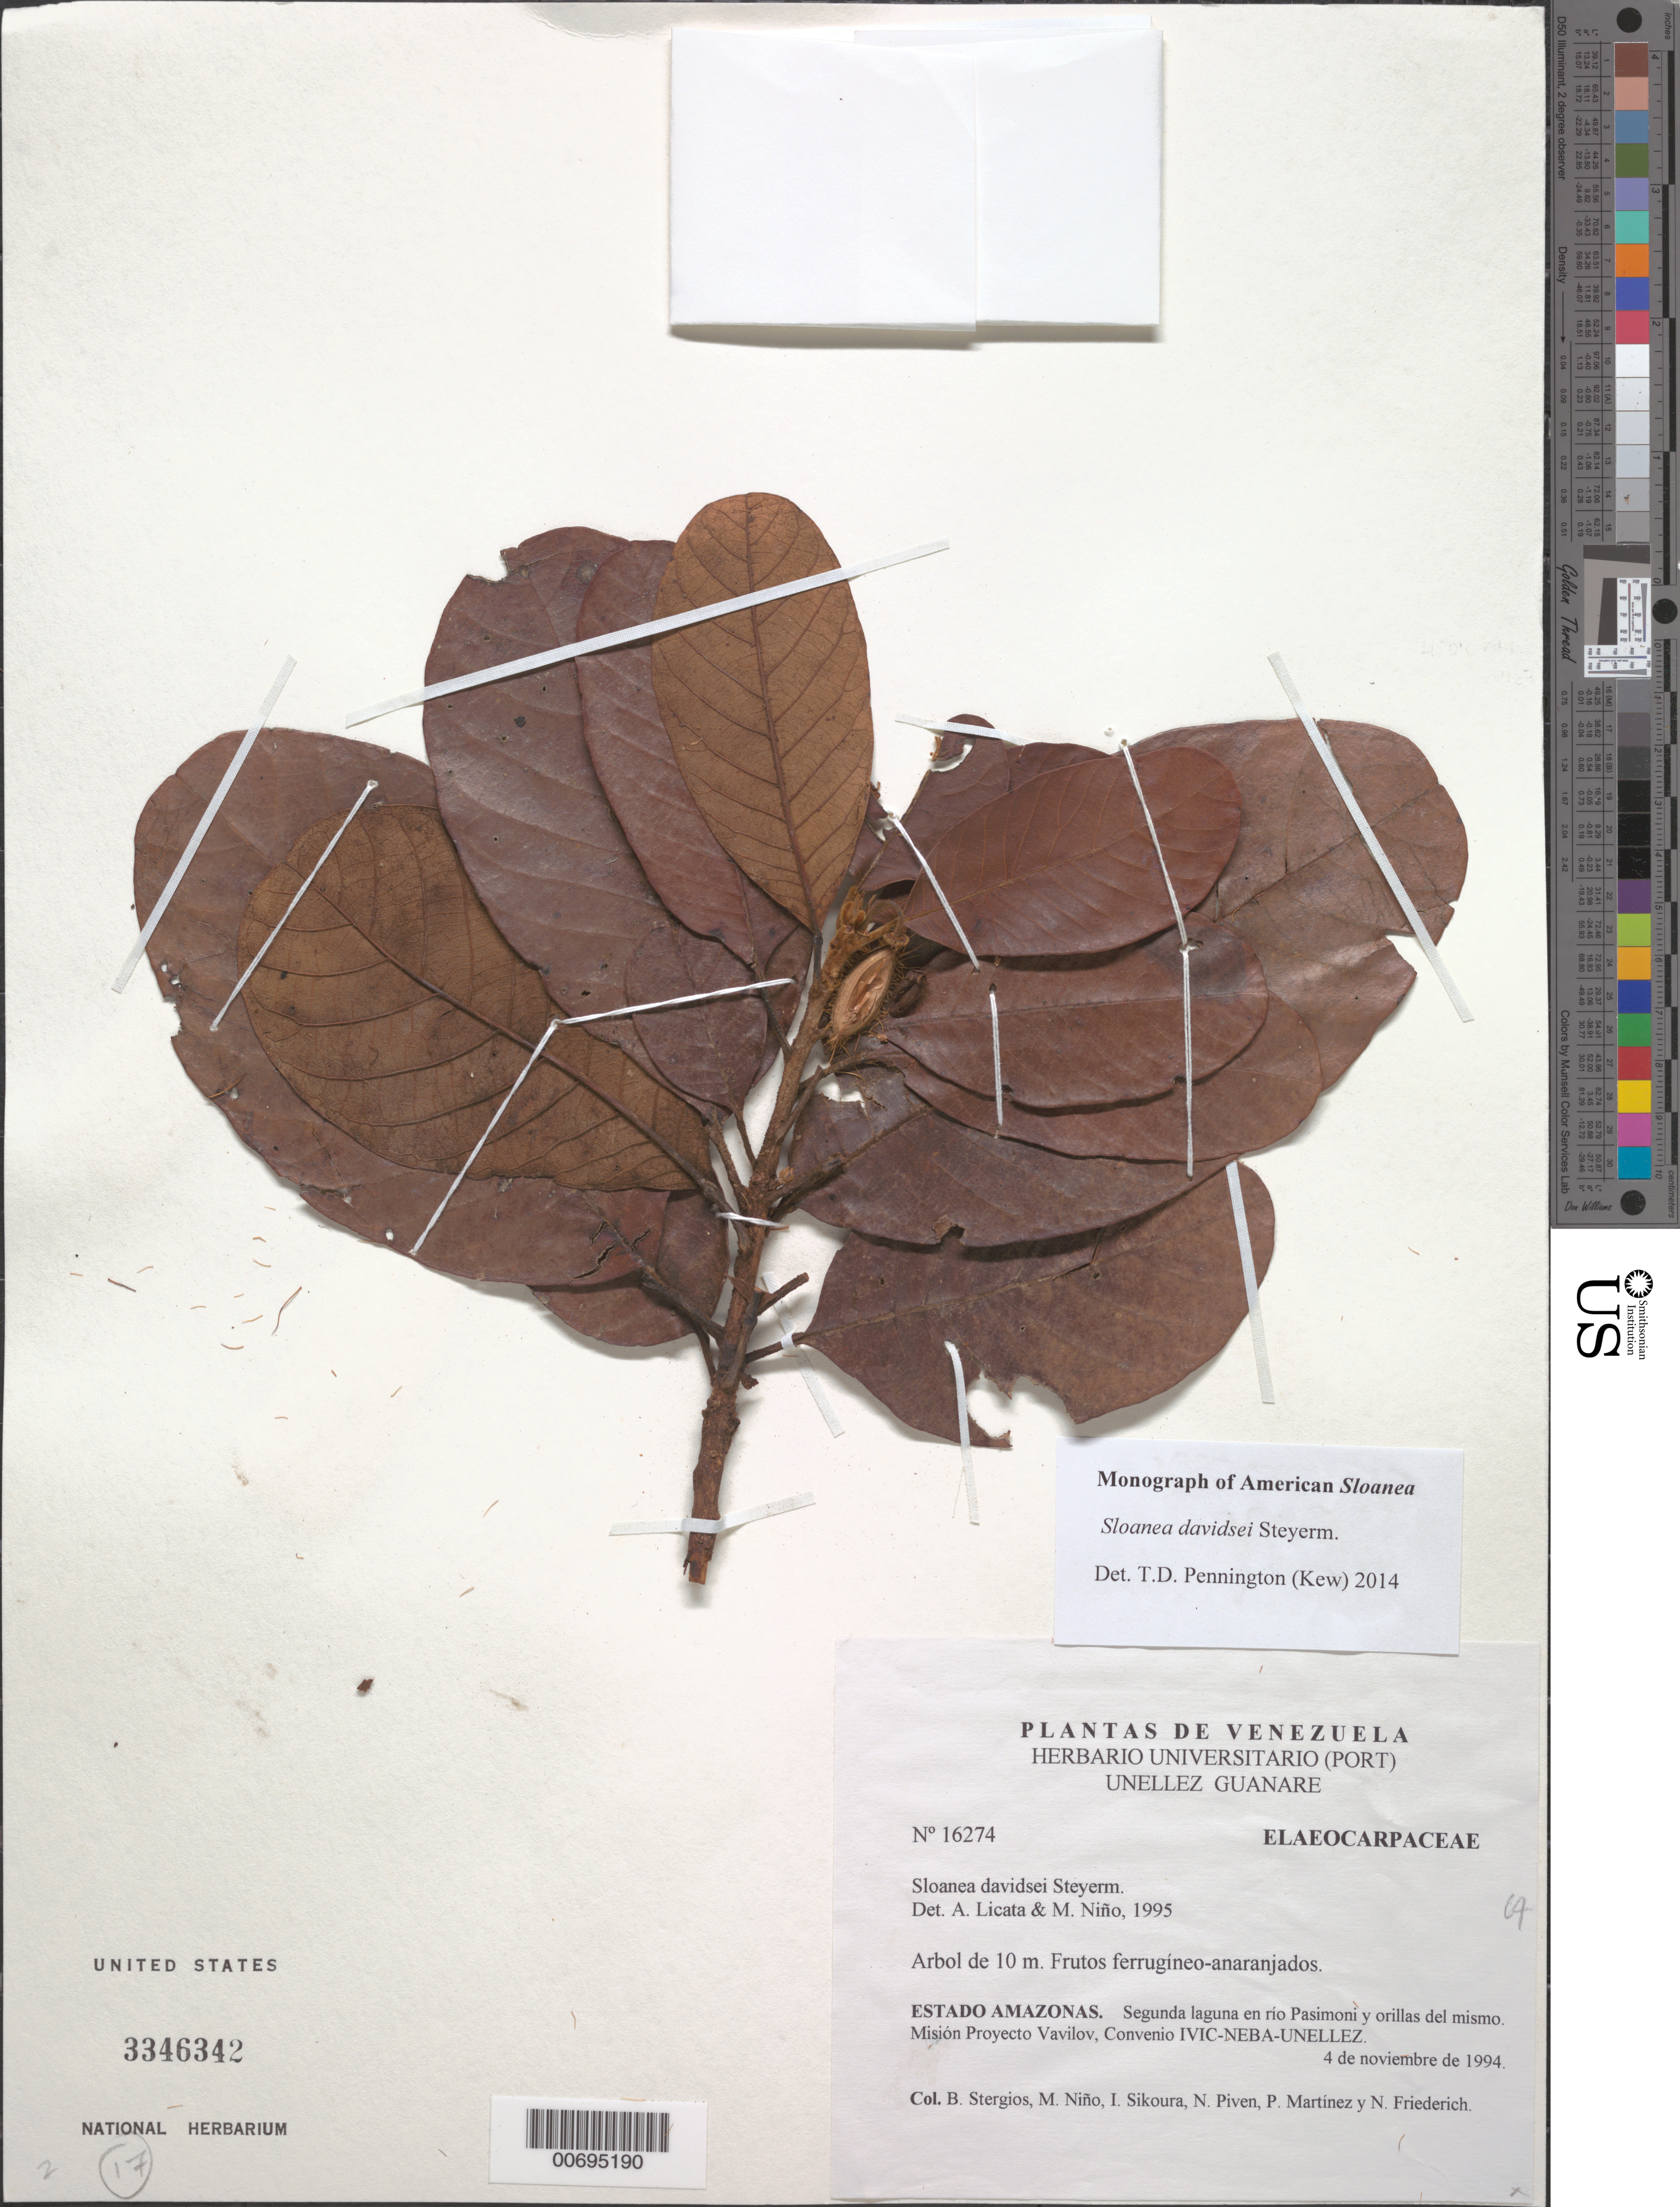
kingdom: Plantae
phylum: Tracheophyta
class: Magnoliopsida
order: Oxalidales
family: Elaeocarpaceae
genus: Sloanea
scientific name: Sloanea davidsei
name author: Steyerm.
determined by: Pennington, T. D., (K)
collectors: B. G. Stergios, S. M. Niño, I. Sikoura, N. Piven, P. Martinez & N. Friederich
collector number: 16274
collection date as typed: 4-Nov-94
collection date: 1994-11-04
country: Venezuela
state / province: Amazonas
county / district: Río Negro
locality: Río Pasimoni, Misión Proyecto Vavilov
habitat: Segunda laguna en río y orillas del mismo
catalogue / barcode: US 3346342